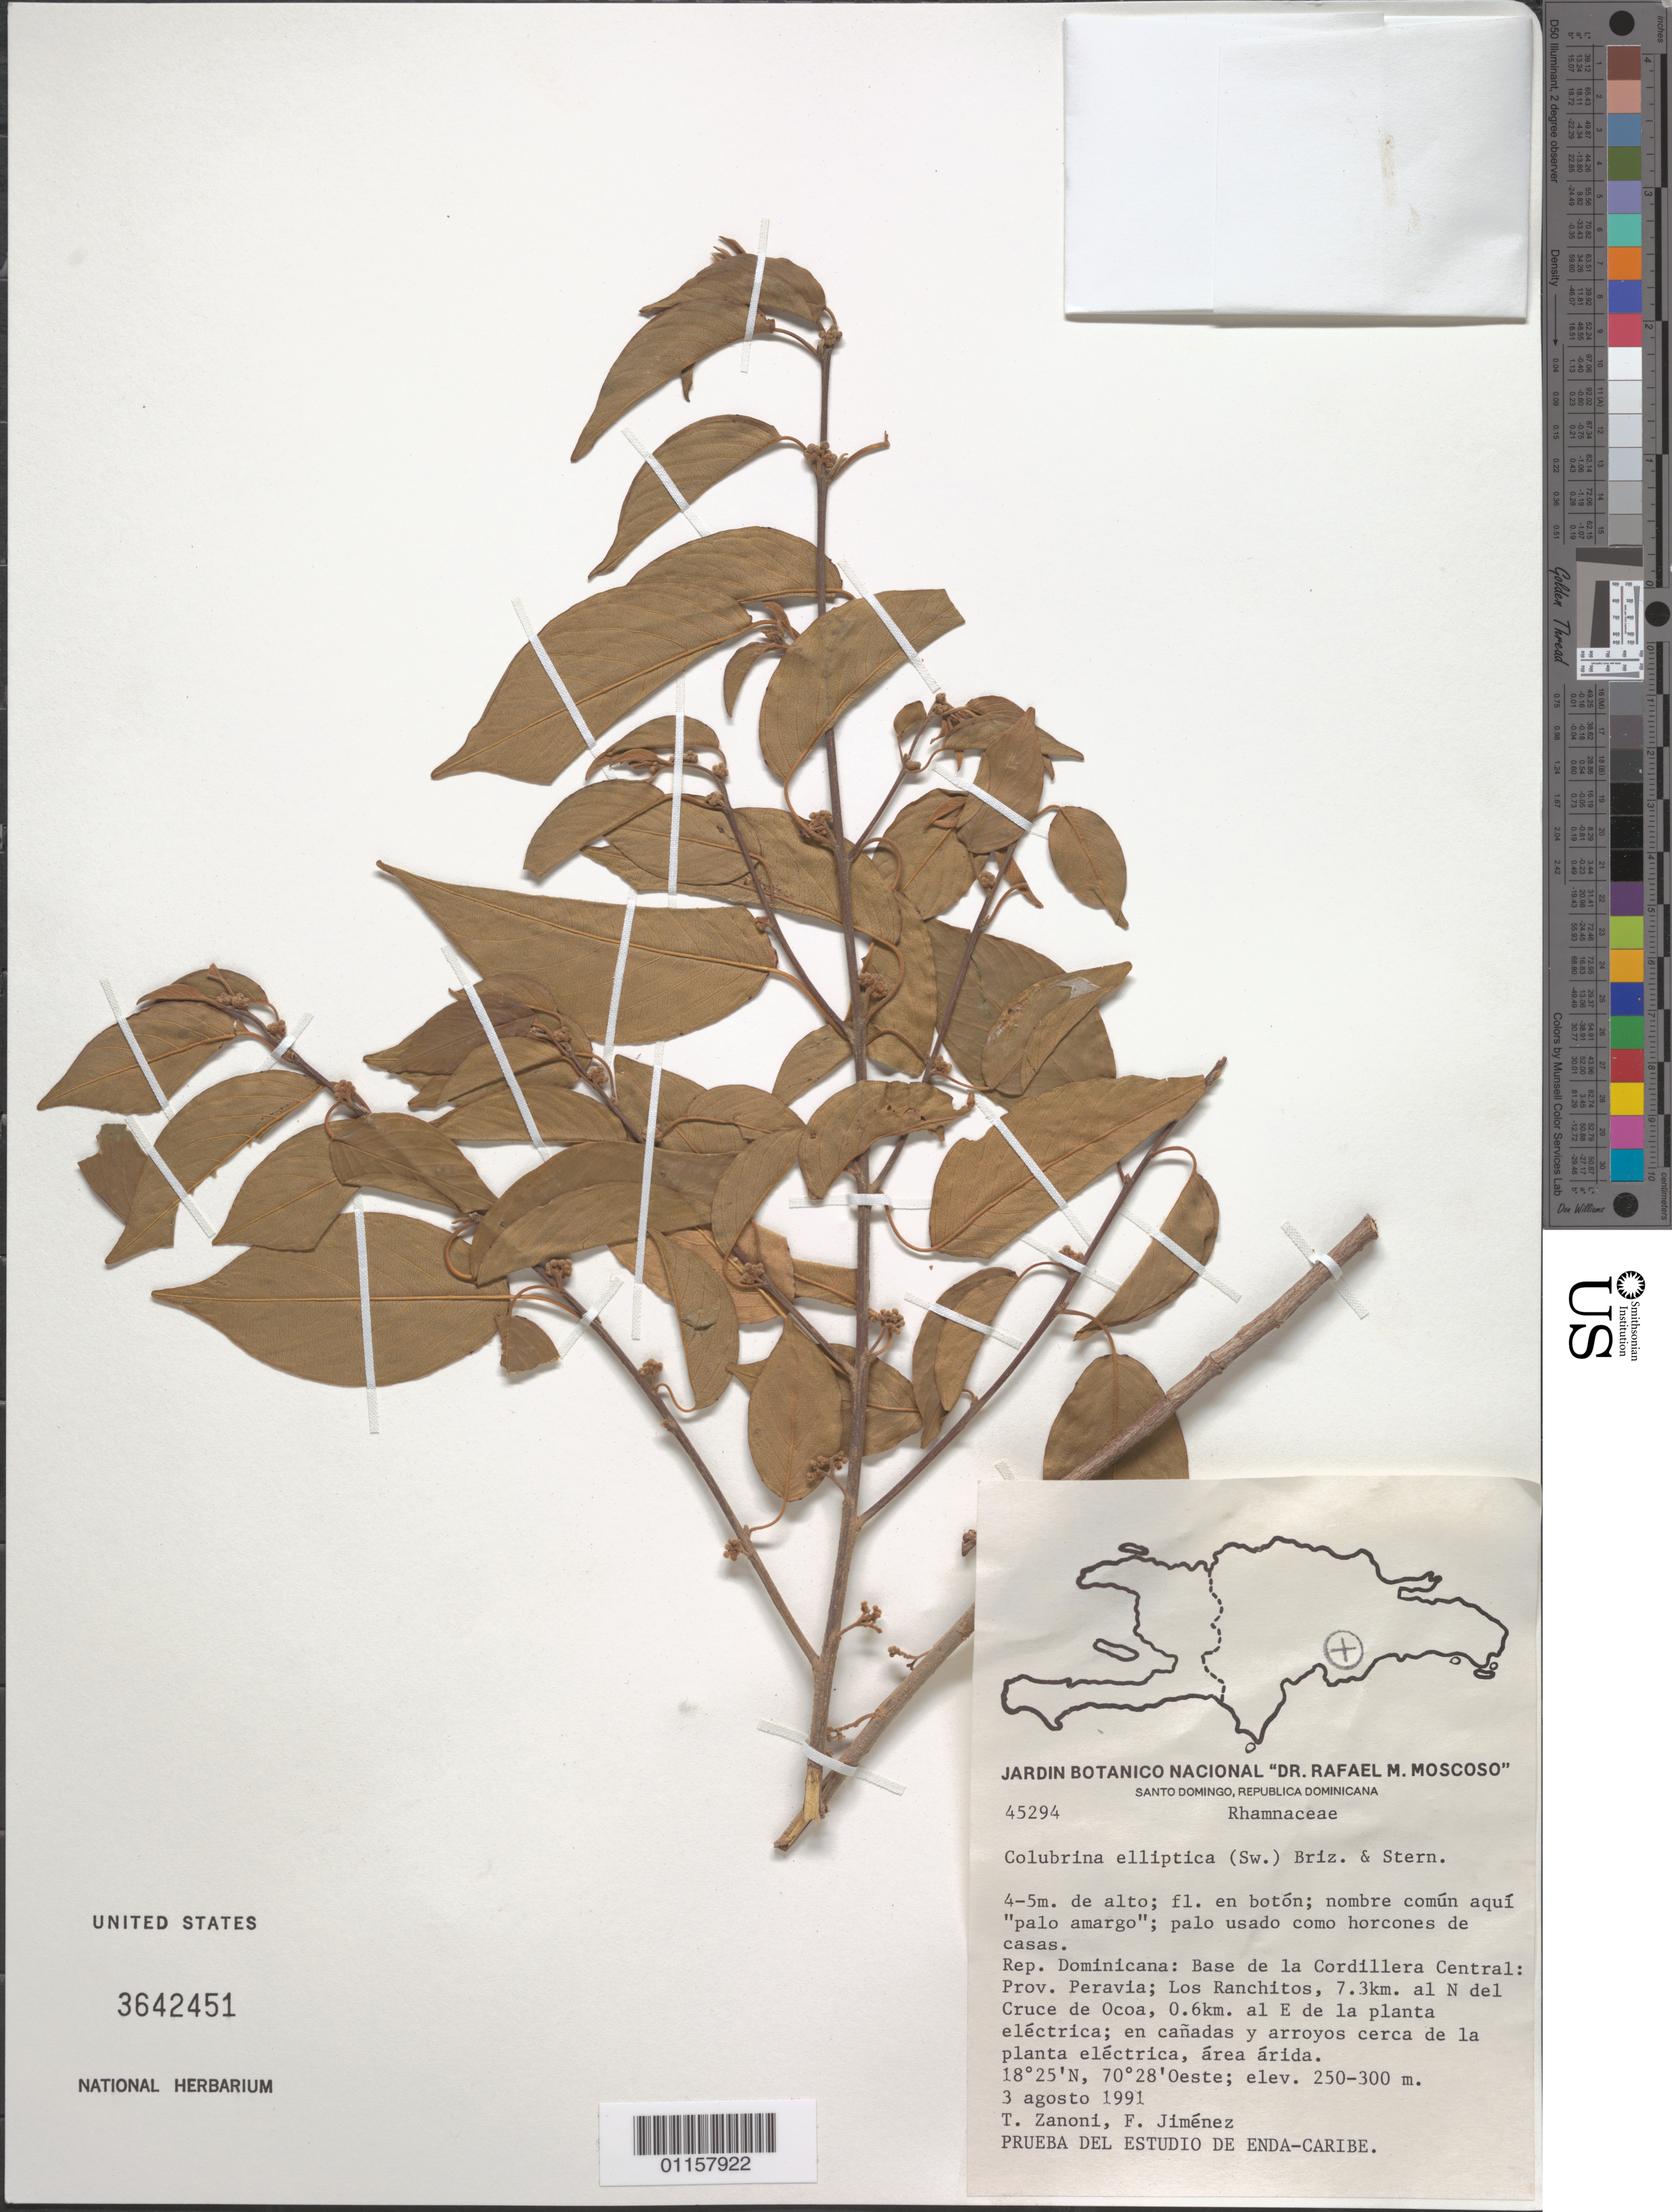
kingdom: Plantae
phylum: Tracheophyta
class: Magnoliopsida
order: Rosales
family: Rhamnaceae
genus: Colubrina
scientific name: Colubrina elliptica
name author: (Sw.) Brizicky & W.L. Stern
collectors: T. A. Zanoni & F. Jiménez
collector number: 45294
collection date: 1991-08-03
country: Dominican Republic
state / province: Peravia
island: Hispaniola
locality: Cordillera Central, base; Los Ranchitos, 7.3 km al N del Cruce de Ocoa, 0.6 km al E de la planta eléctrica.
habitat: En cañadas y arroyos cerca de la planta elécrica, área árida.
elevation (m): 250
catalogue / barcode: US 3642451